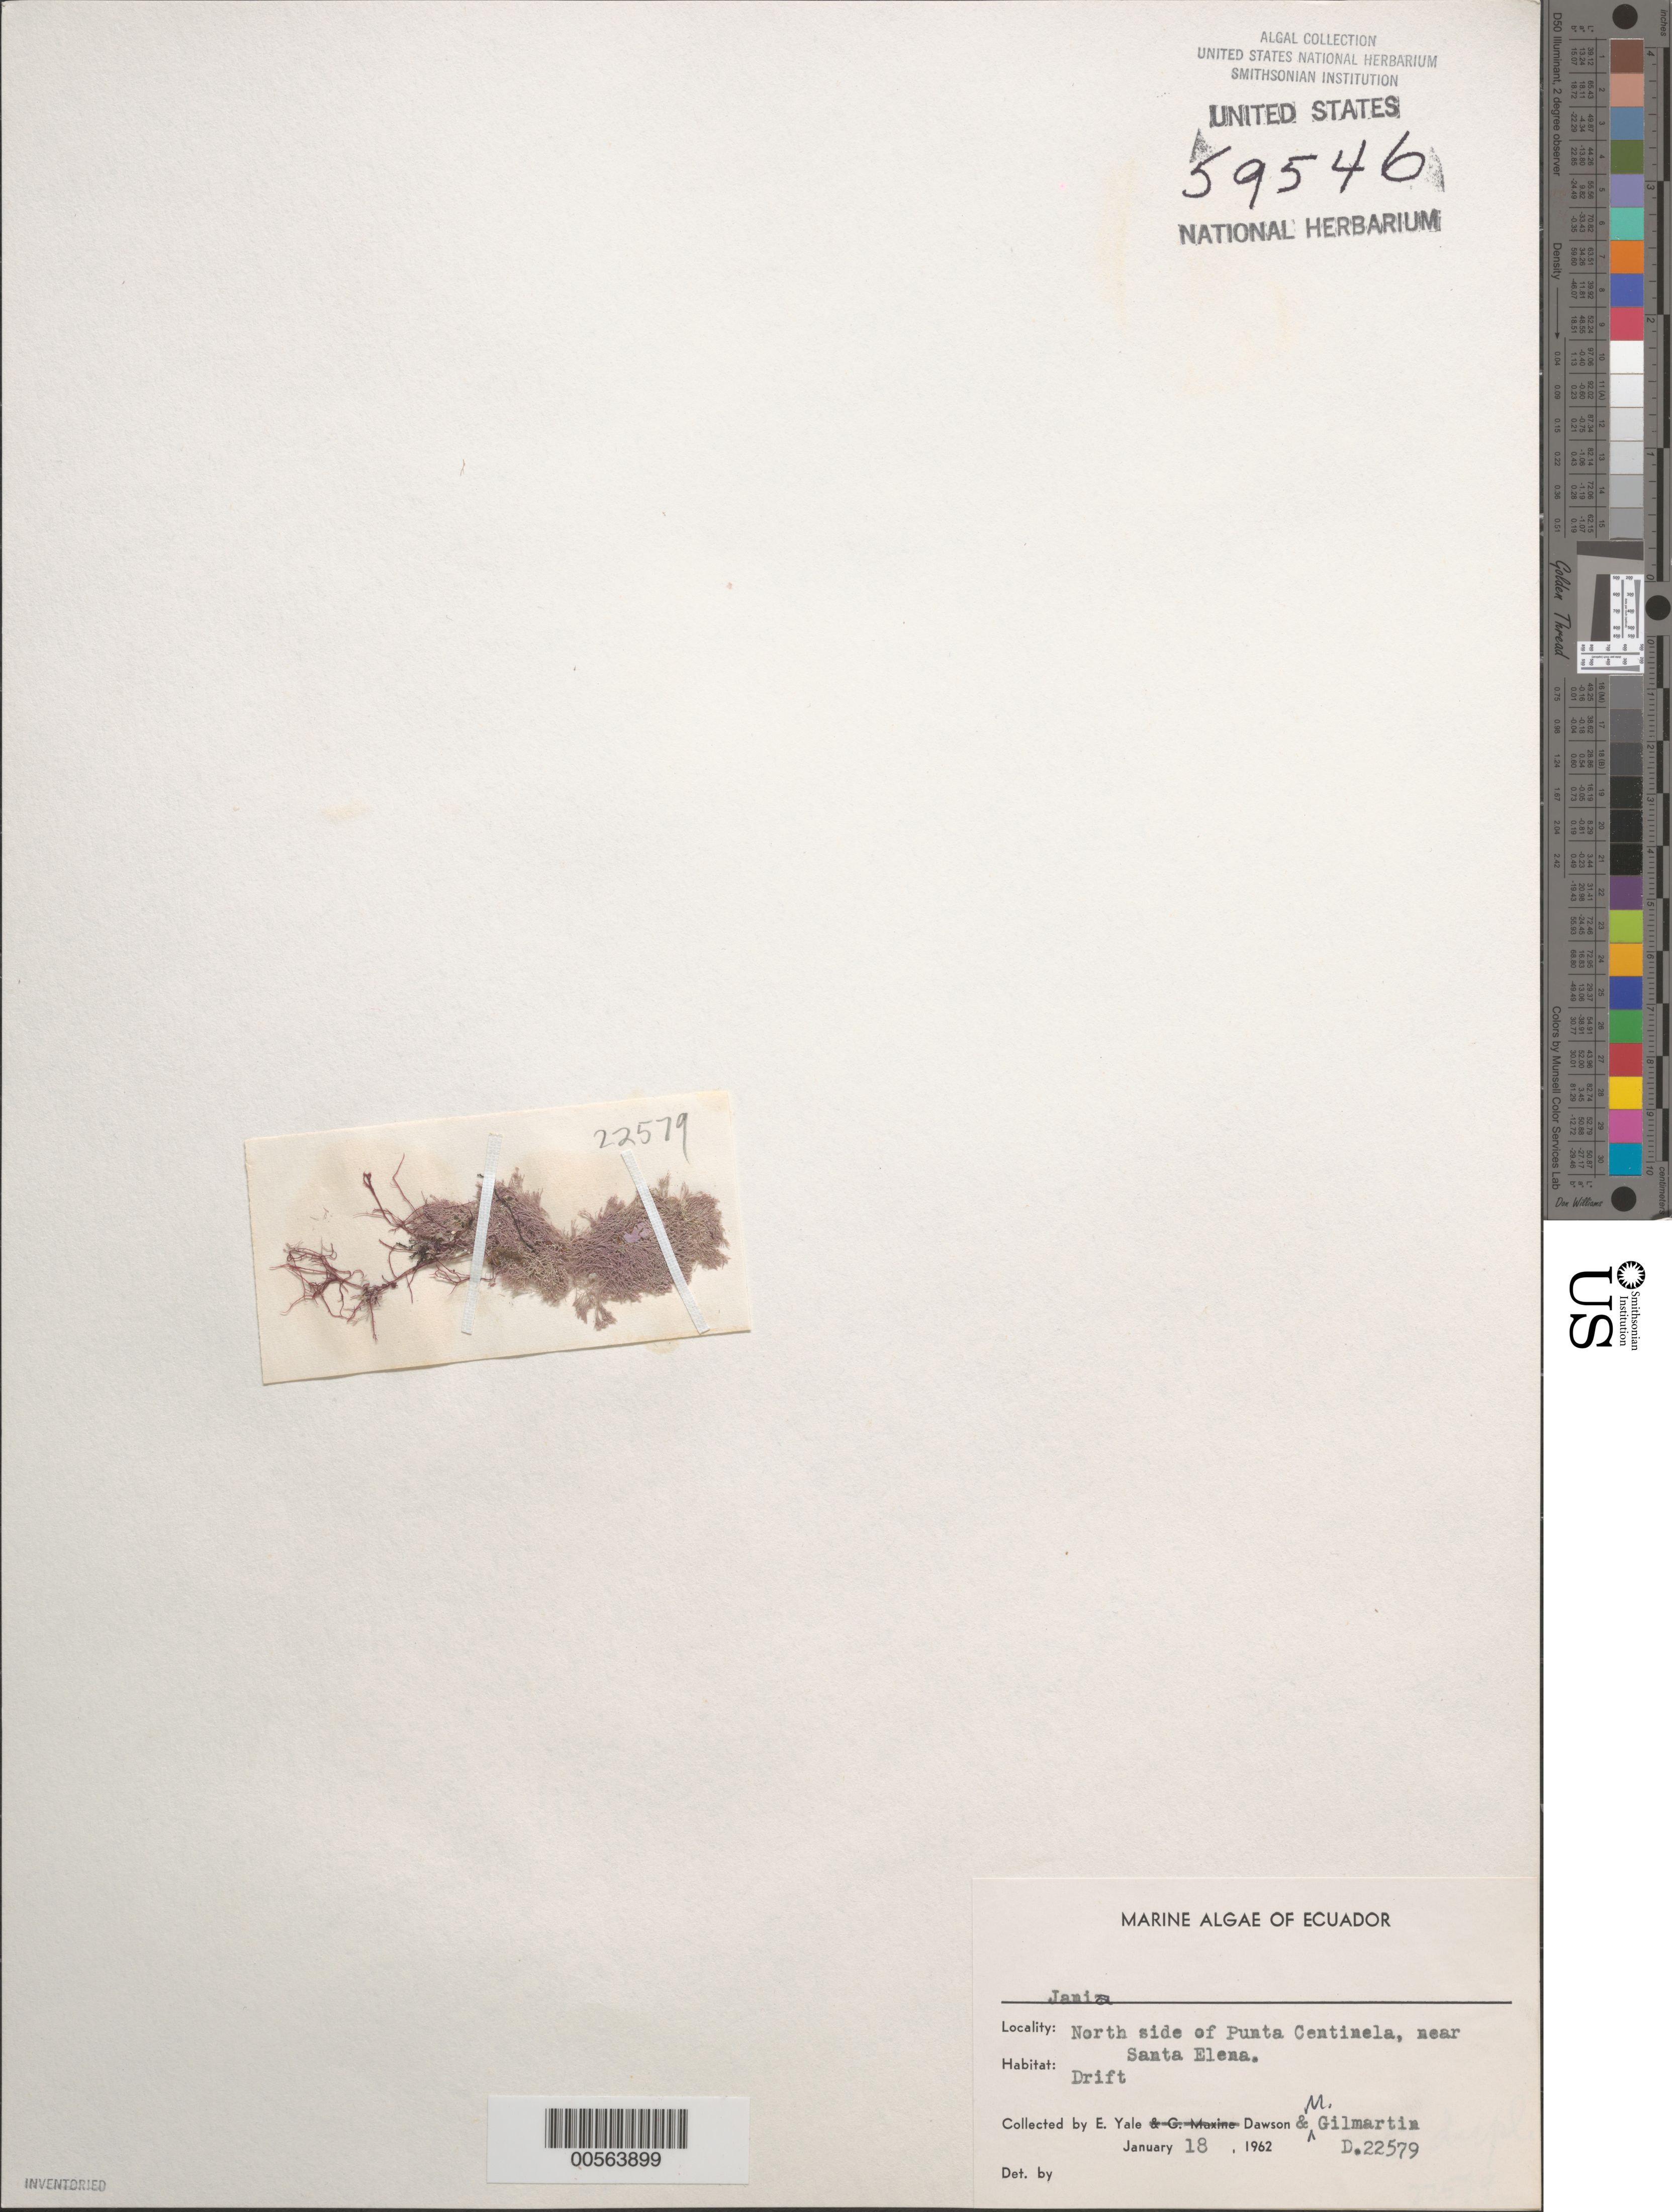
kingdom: Plantae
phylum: Rhodophyta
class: Florideophyceae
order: Corallinales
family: Corallinaceae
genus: Jania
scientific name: Jania sp.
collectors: E. Y. Dawson & M. Gilmartin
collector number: EYD 22579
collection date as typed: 18 Jan 1962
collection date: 1962-01-18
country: Ecuador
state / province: Guayas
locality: Punta Centinela, near Santa Elena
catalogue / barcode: US 59546